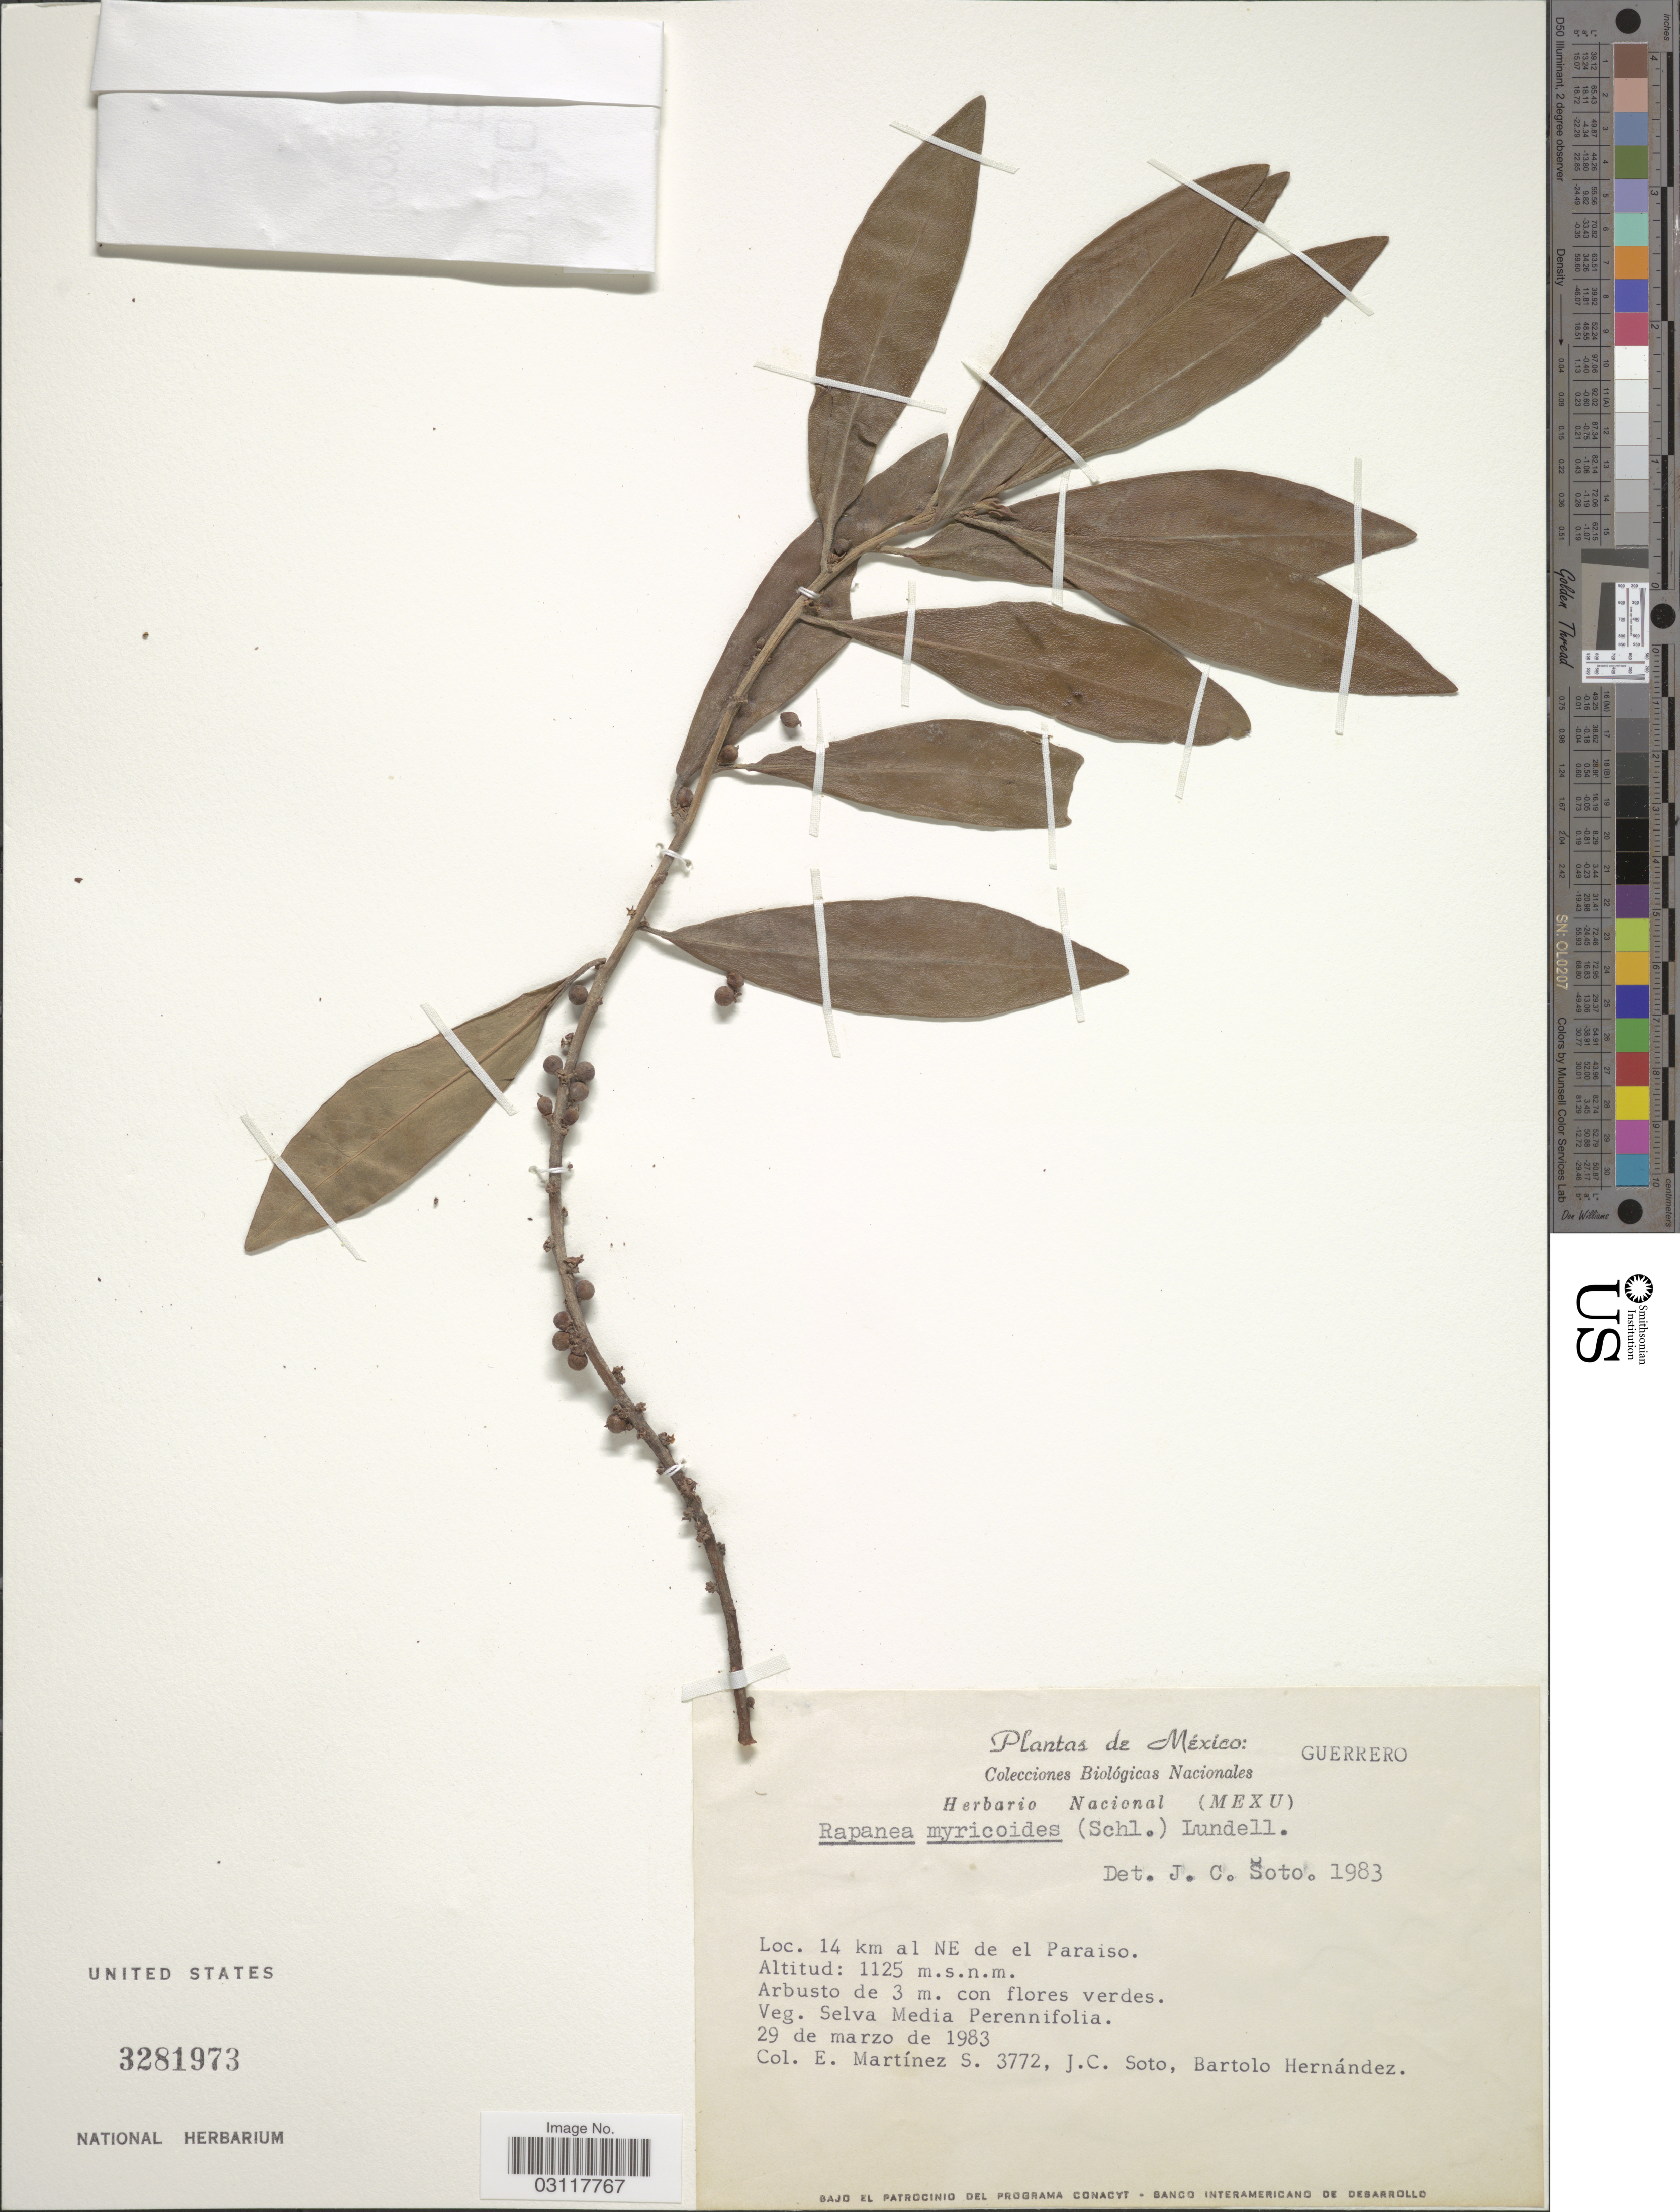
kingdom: Plantae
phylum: Tracheophyta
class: Magnoliopsida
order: Ericales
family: Primulaceae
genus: Rapanea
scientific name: Rapanea myricoides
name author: (Schltdl.) Lundell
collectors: E. M. Martínez S., J. Soto & B. Hernández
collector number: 3772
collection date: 1983-03-29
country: Mexico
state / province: Guerrero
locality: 14 km al NE de el Paraiso.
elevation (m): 1125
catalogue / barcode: US 3281973